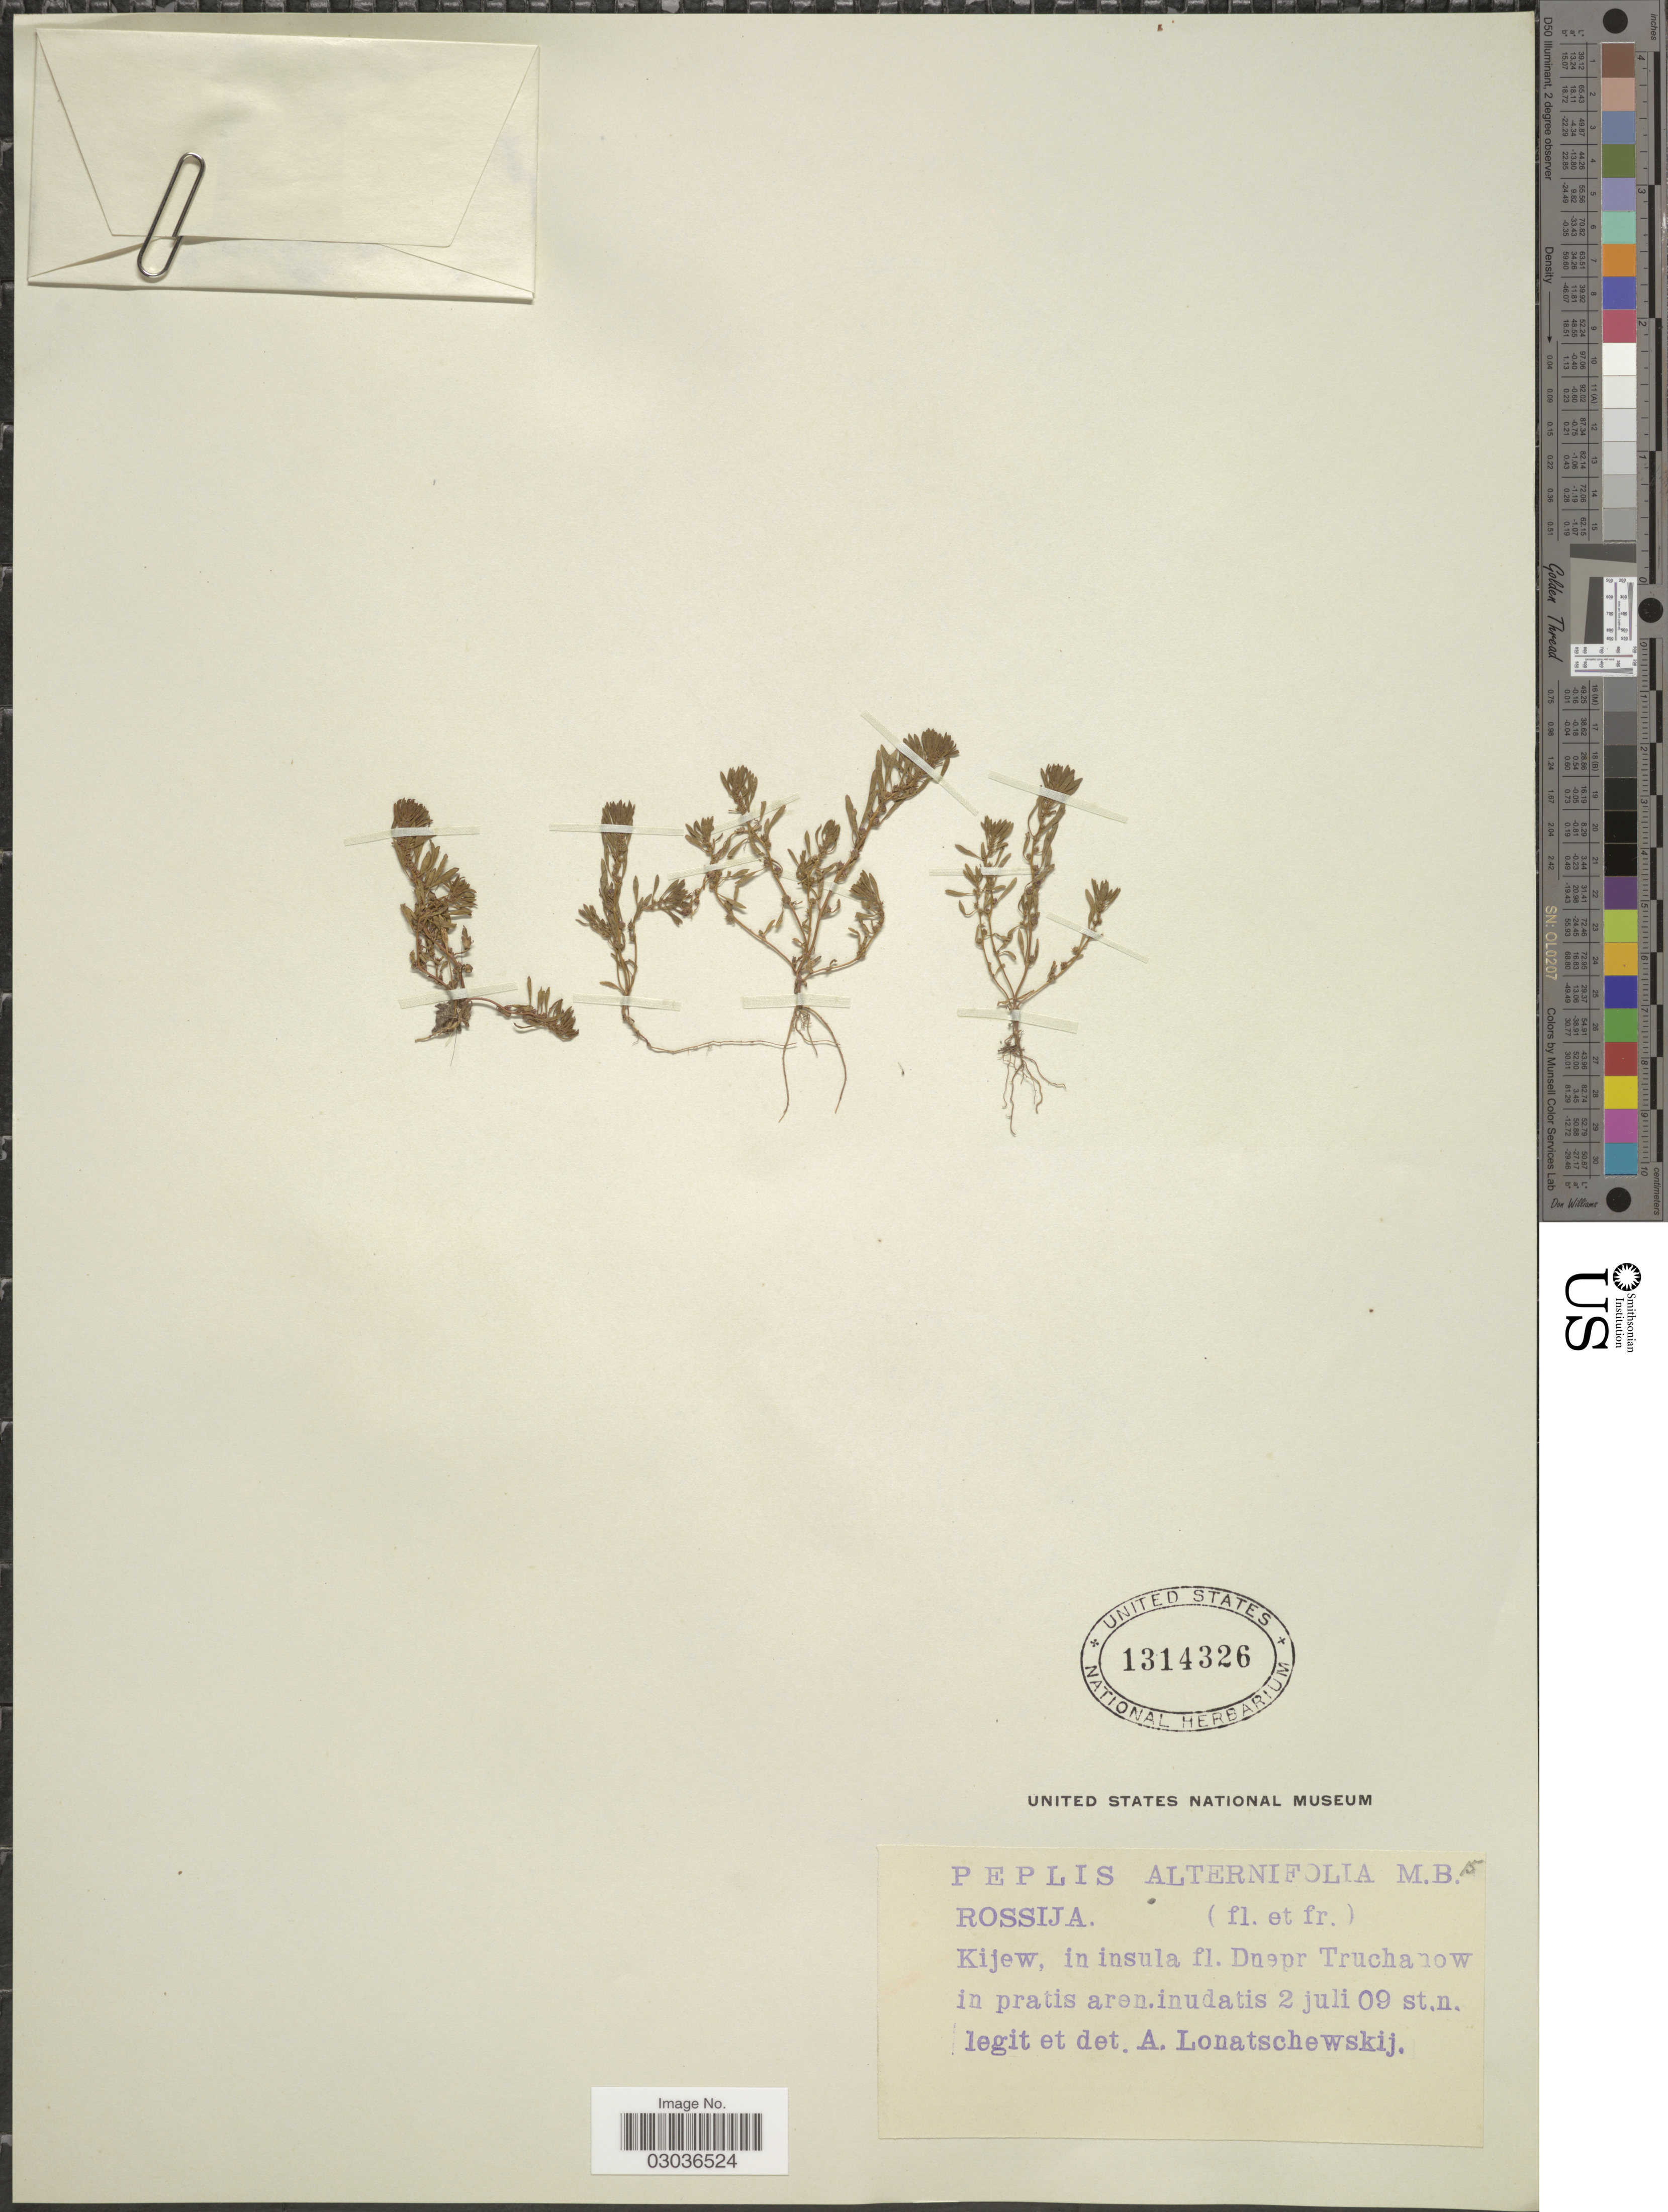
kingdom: Plantae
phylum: Tracheophyta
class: Magnoliopsida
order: Myrtales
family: Lythraceae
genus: Lythrum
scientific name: Lythrum volgense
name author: D.A. Webb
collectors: A. Lonatschewskij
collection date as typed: Transcribed d/m/y: 2/7/9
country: Ukraine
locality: Rossija. Kijew, in insula fl. Dnepr Truchanow in pratis aren. inudatis.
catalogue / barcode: US 1314326